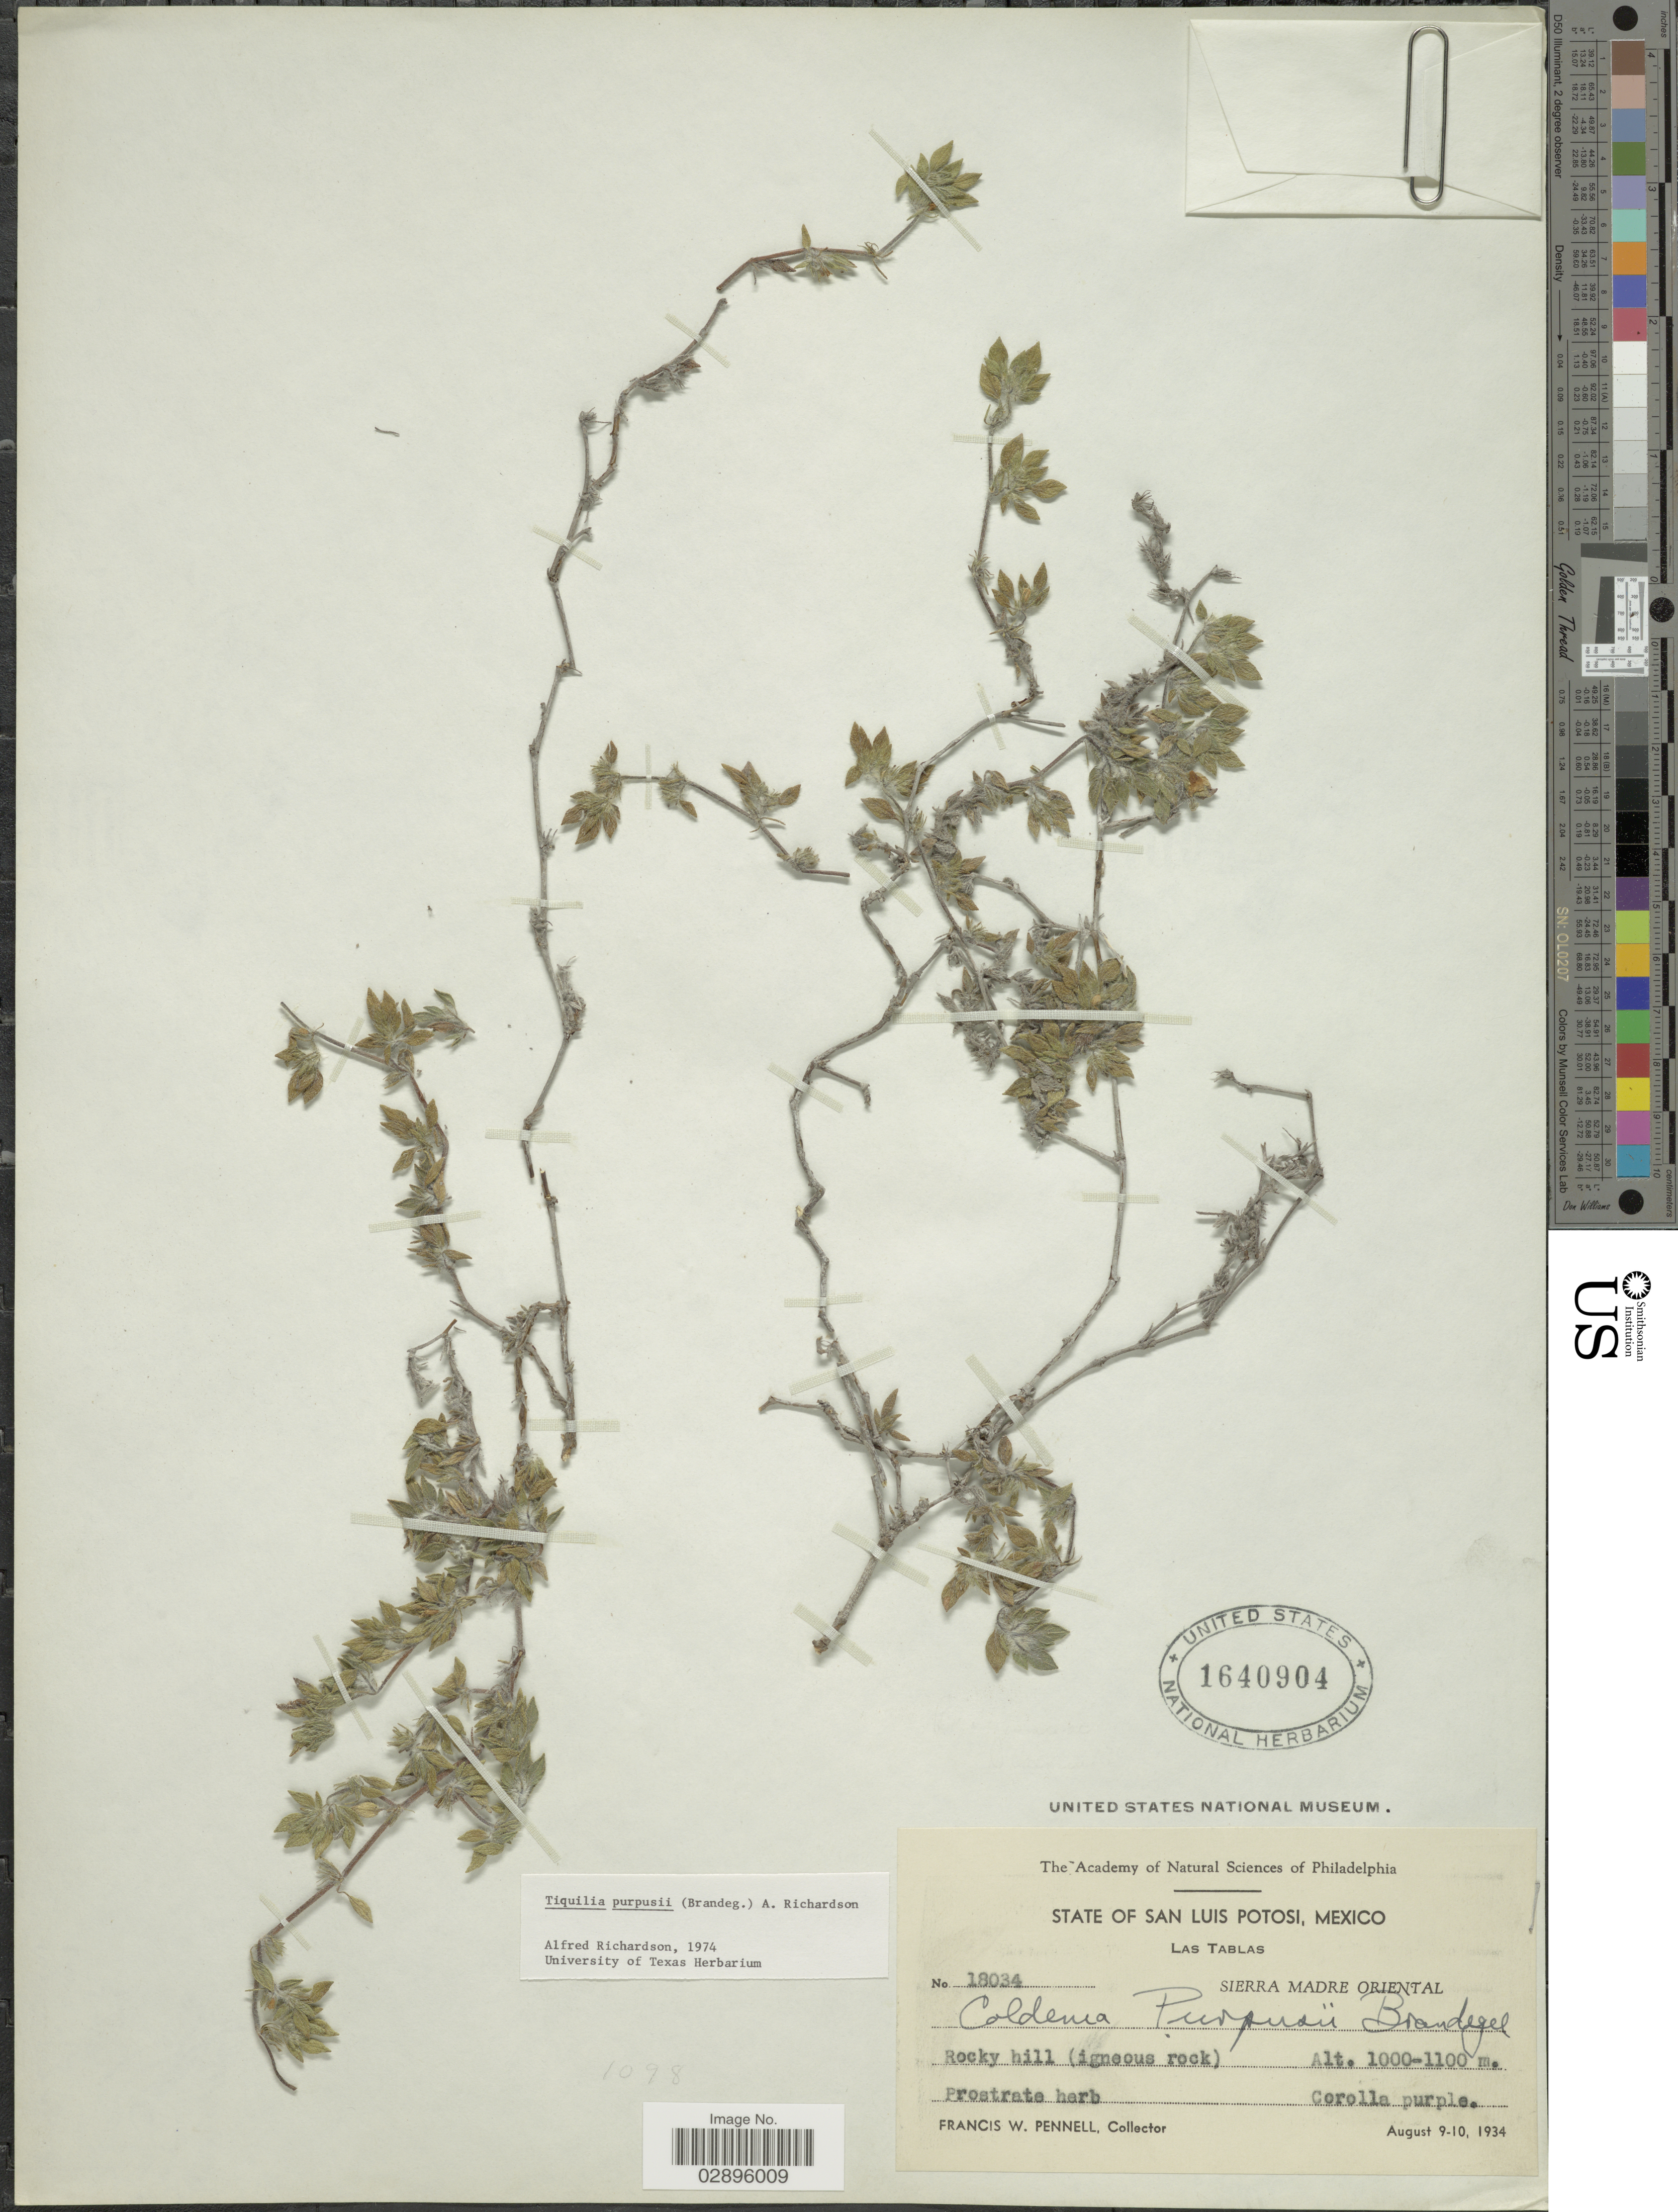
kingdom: Plantae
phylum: Tracheophyta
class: Magnoliopsida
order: Boraginales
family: Ehretiaceae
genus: Tiquilia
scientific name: Tiquilia purpusii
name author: (Brandegee) A.T. Richardson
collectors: F. W. Pennell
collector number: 18034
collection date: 1934-08-09/1934-08-10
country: Mexico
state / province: San Luis Potosí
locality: Las Tablas. Sierra Madre Oriental.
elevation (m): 1000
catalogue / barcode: US 1640904